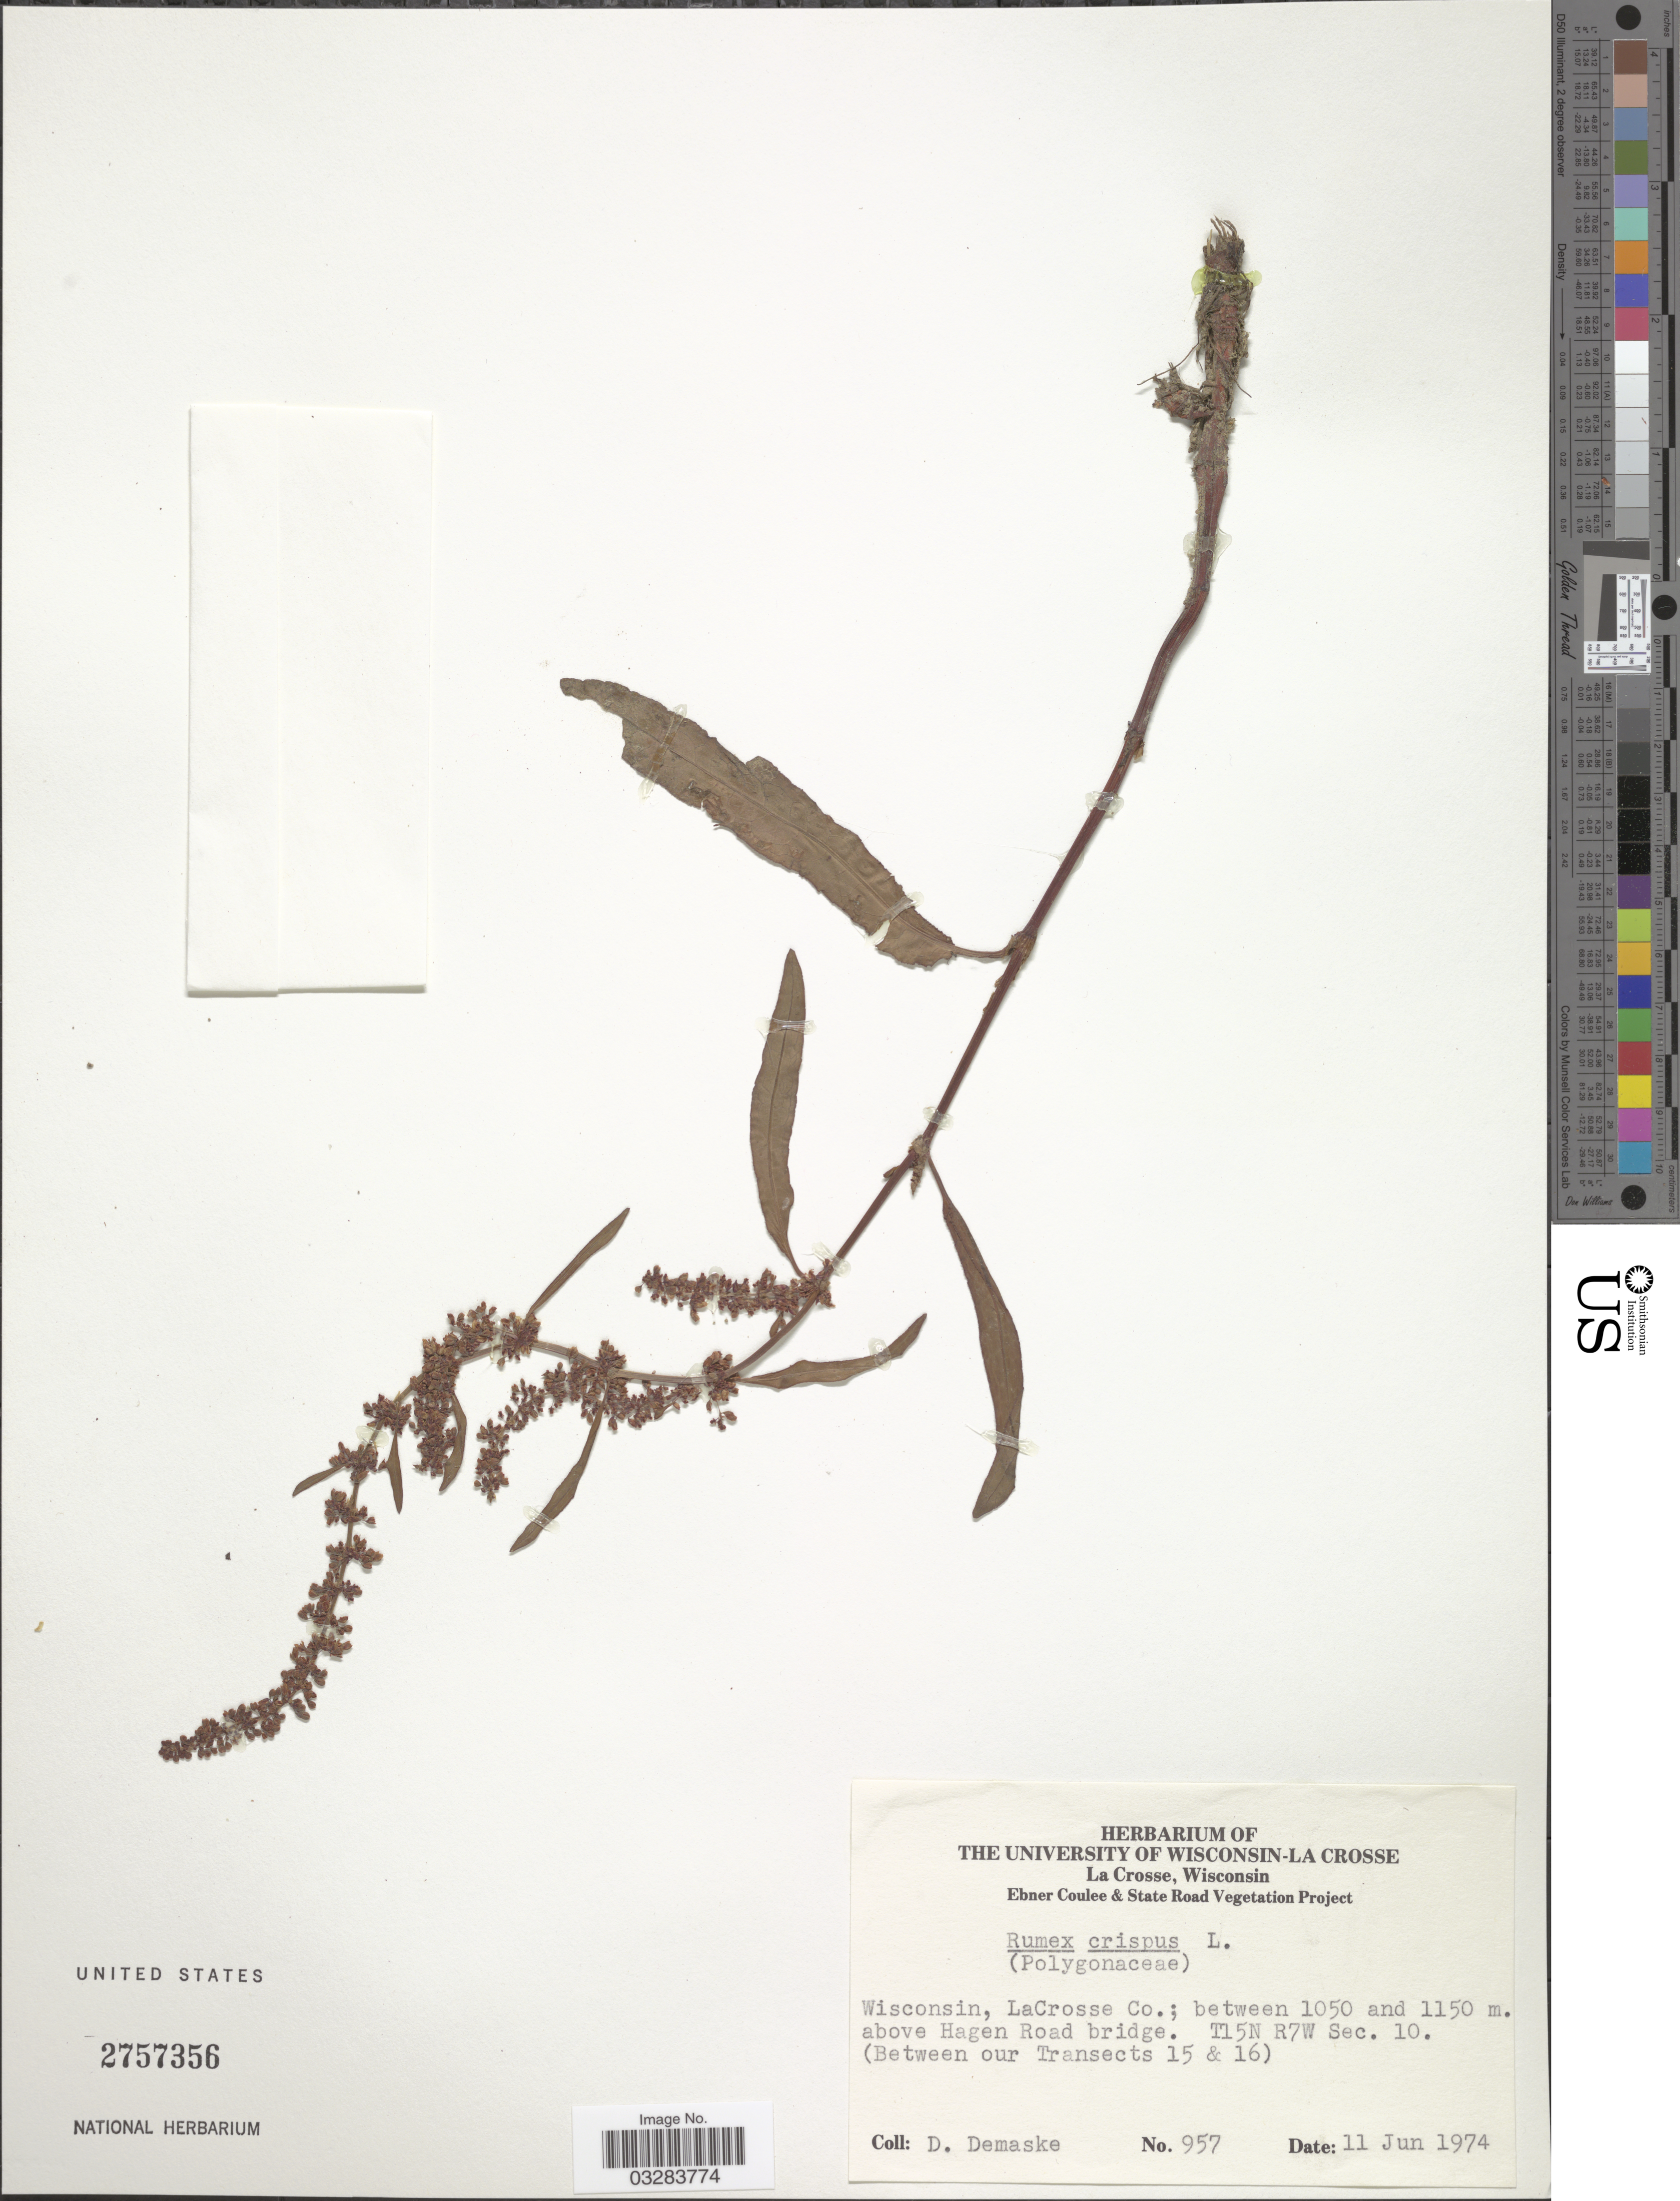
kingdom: Plantae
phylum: Tracheophyta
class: Magnoliopsida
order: Caryophyllales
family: Polygonaceae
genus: Rumex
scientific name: Rumex crispus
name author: L.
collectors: D. Demaske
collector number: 957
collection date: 1974-06-11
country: United States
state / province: Wisconsin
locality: LaCrosse Co.; between 1050 and 1150 m. above Hagen Road bridge. T15N R7W Sec. 10. (Between our Transects 15 &16).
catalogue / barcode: US 2757356